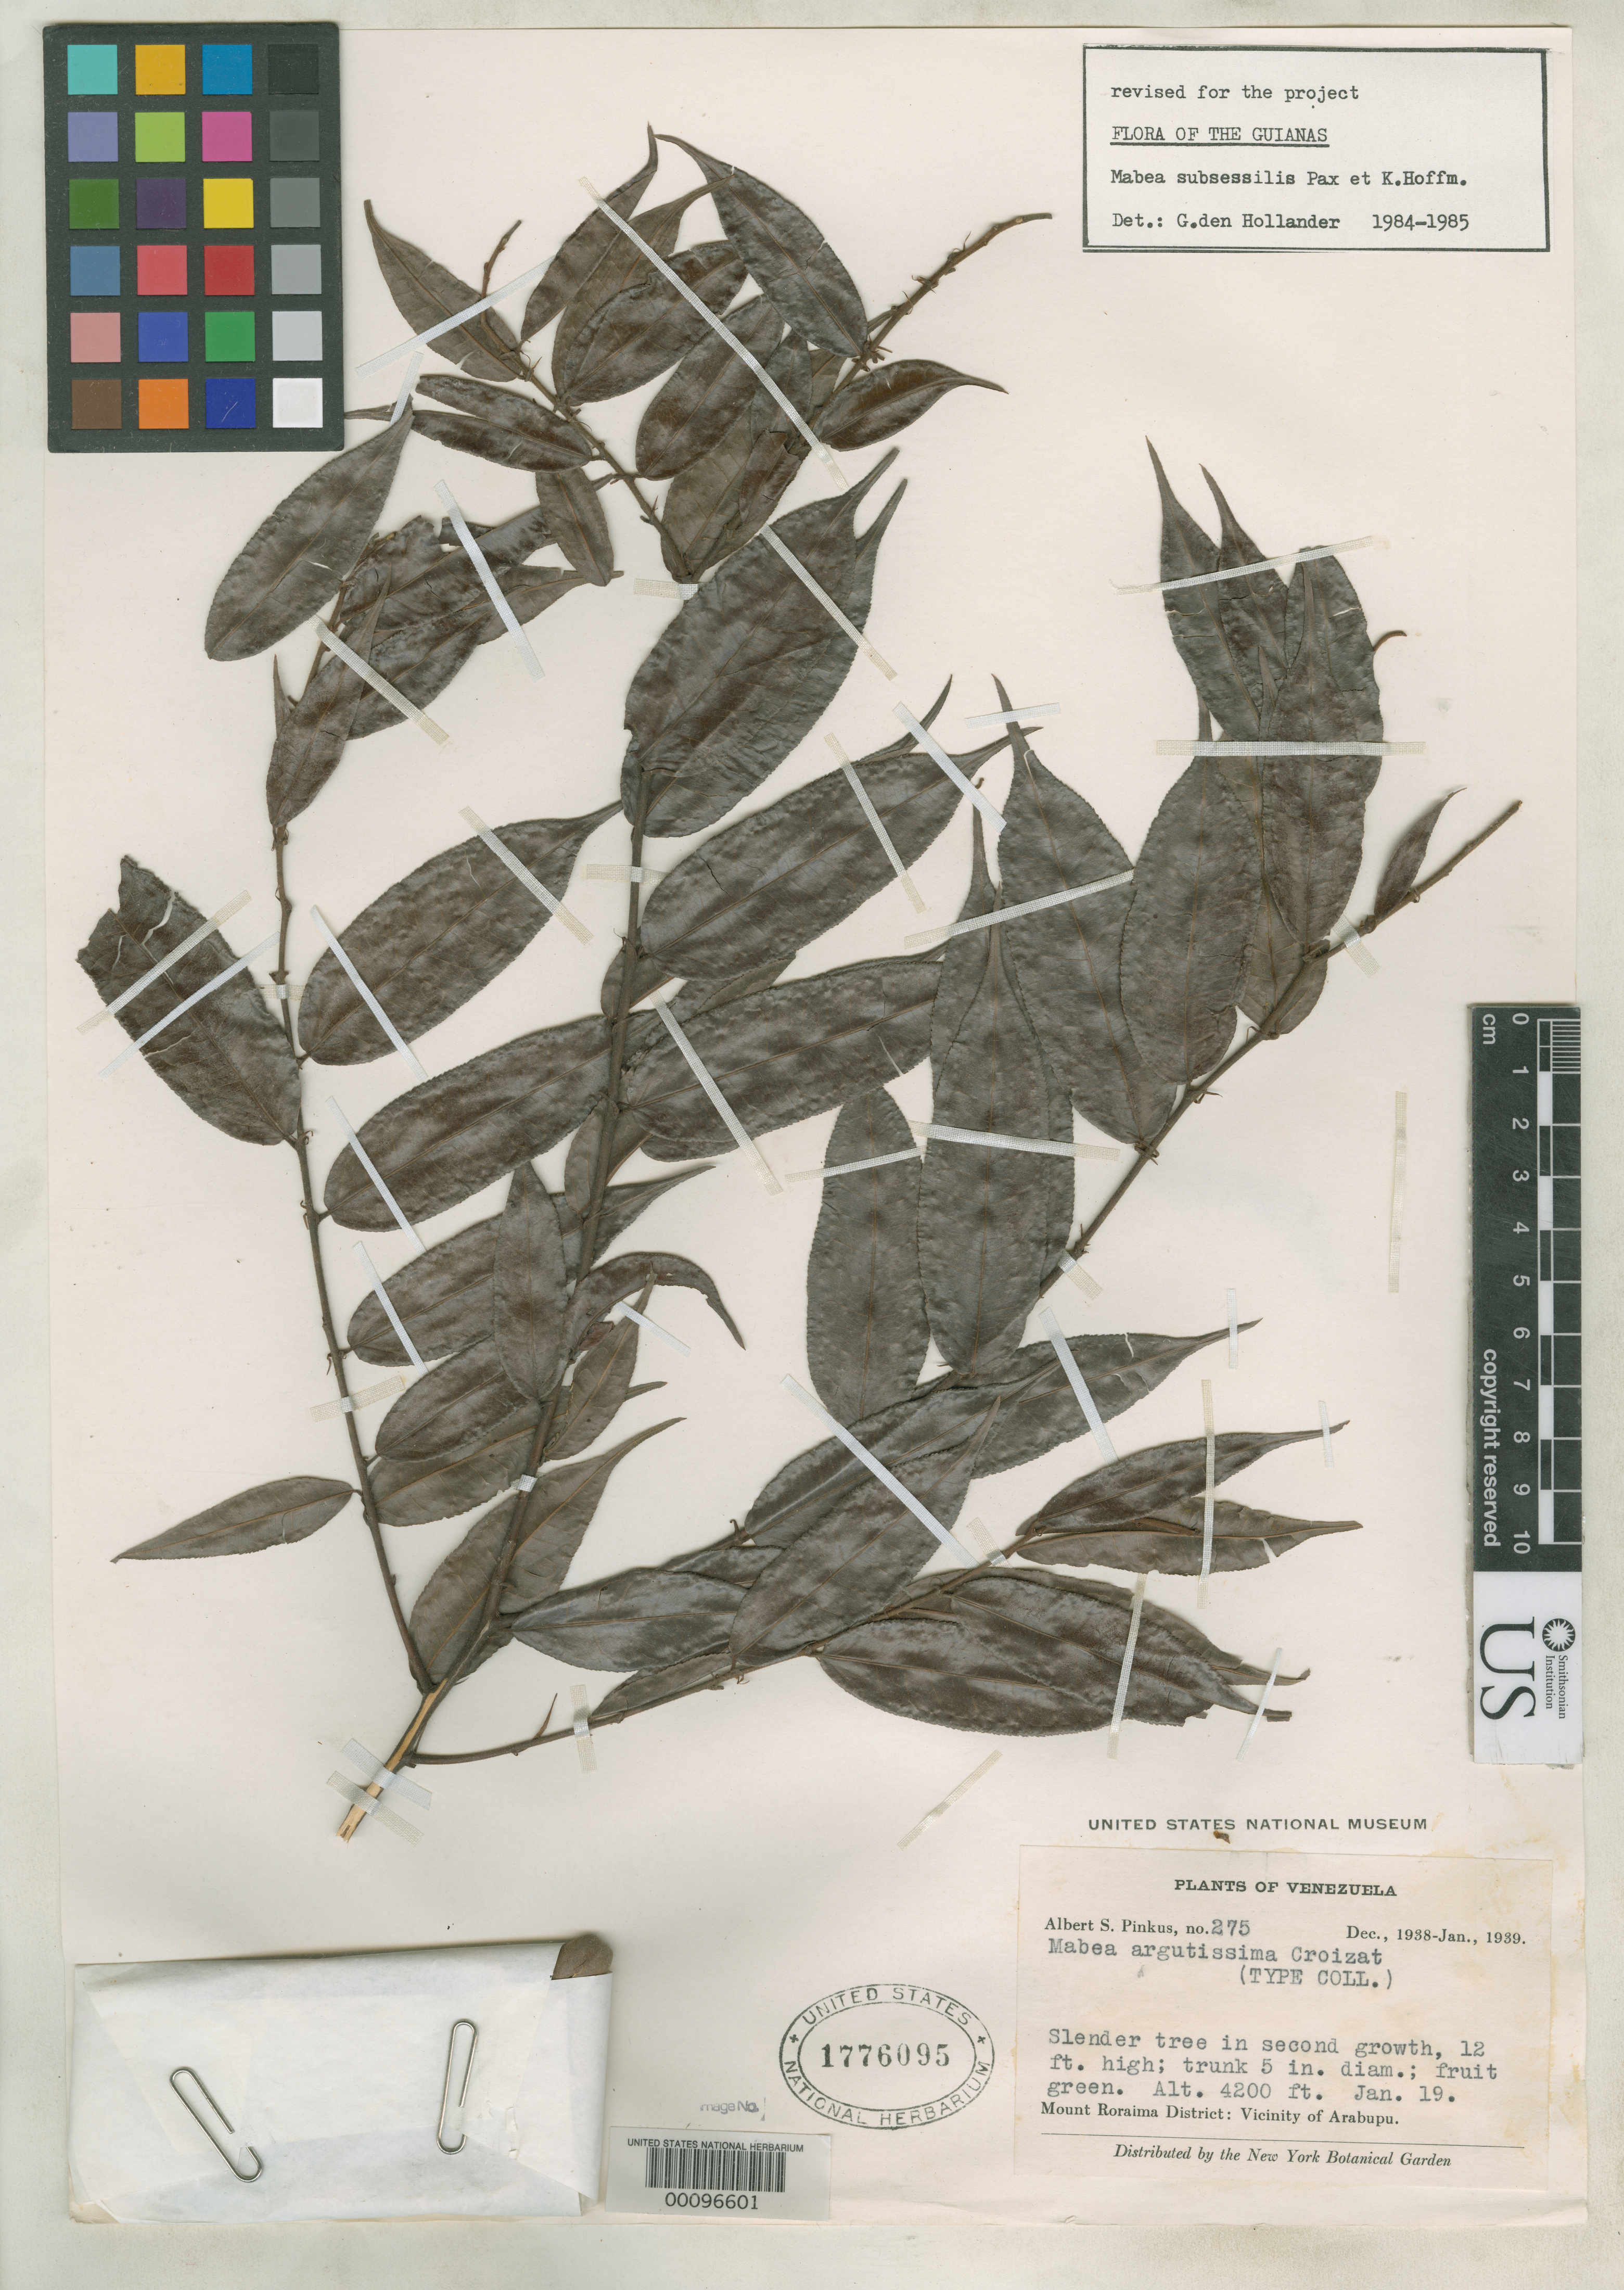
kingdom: Plantae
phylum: Tracheophyta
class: Magnoliopsida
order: Malpighiales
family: Euphorbiaceae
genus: Mabea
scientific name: Mabea argutissima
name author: Croizat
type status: Isotype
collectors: A. Pinkus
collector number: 275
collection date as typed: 19 Jan 1939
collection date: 1939-01-19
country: Venezuela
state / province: Bolivar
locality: Mount Roraima, Mount Arabupu.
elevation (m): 1280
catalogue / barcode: US 1776095